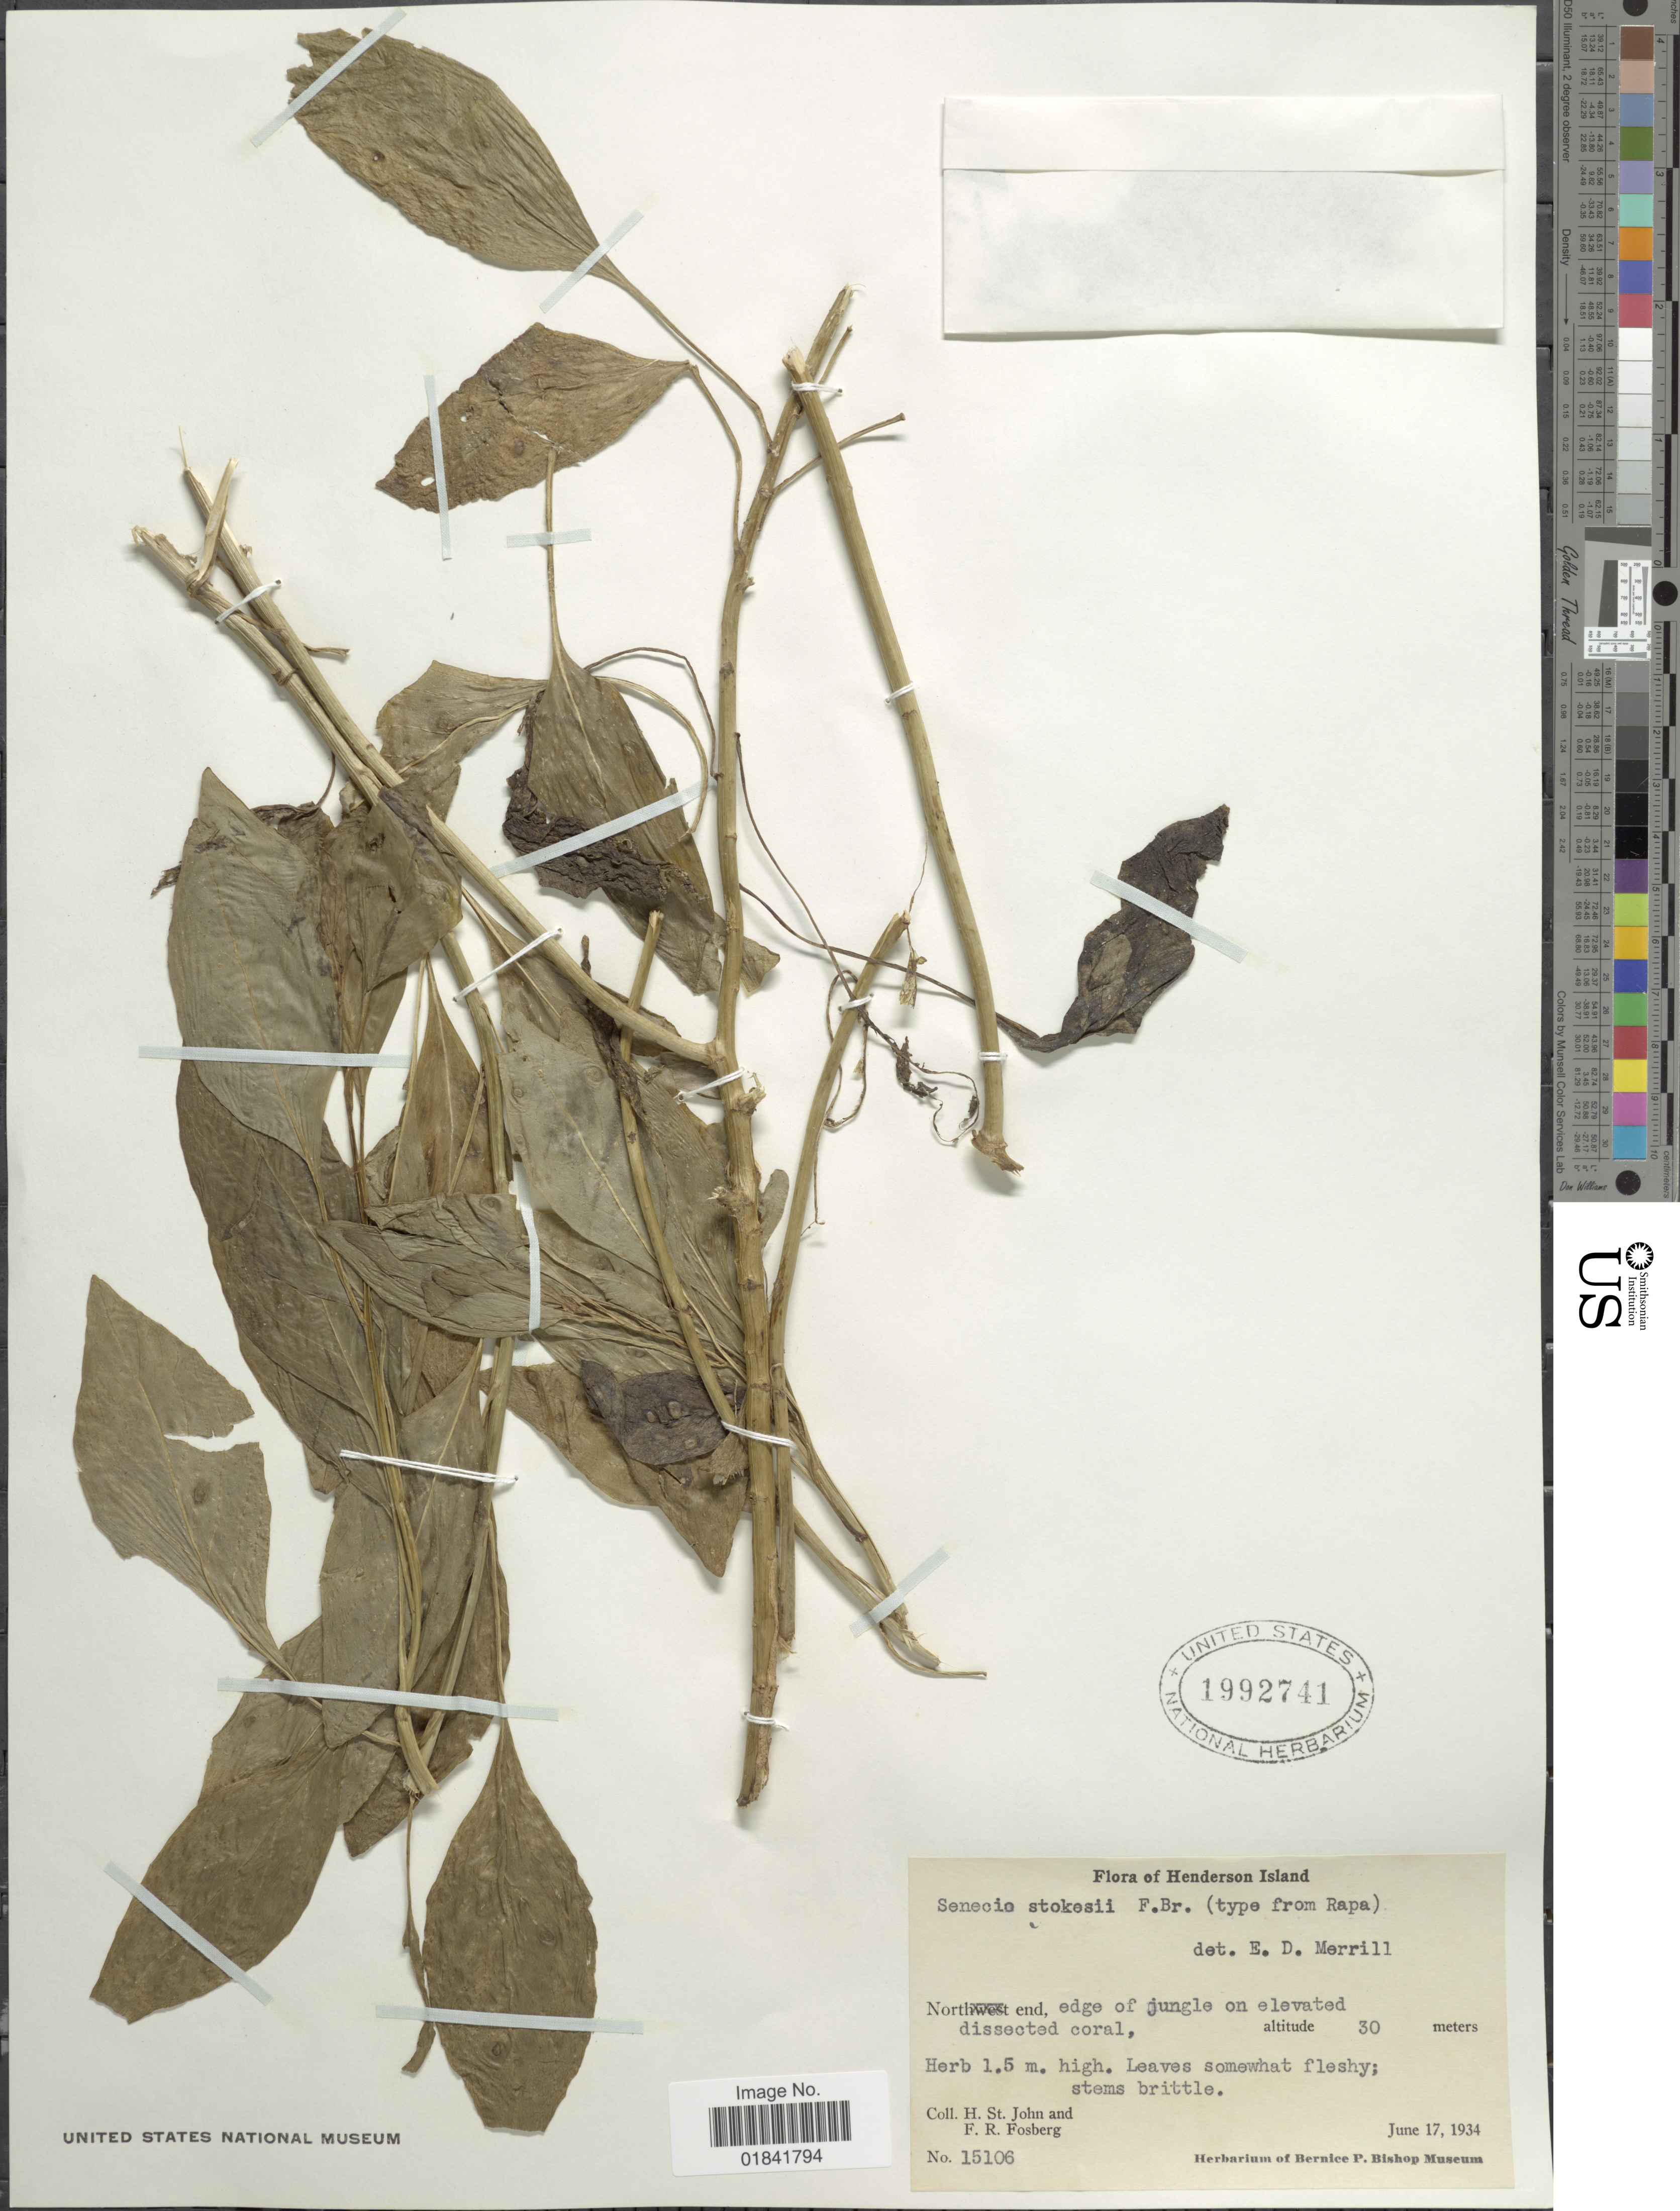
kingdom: Plantae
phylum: Tracheophyta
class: Magnoliopsida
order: Asterales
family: Asteraceae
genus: Senecio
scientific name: Senecio stokesii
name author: F. Br.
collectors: H. St. John & F. R. Fosberg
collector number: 15106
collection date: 1934-06-17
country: Pitcairn Islands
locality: Henderson Island, North end, edge of jungle on elevated dissected coral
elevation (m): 30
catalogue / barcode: US 1992741